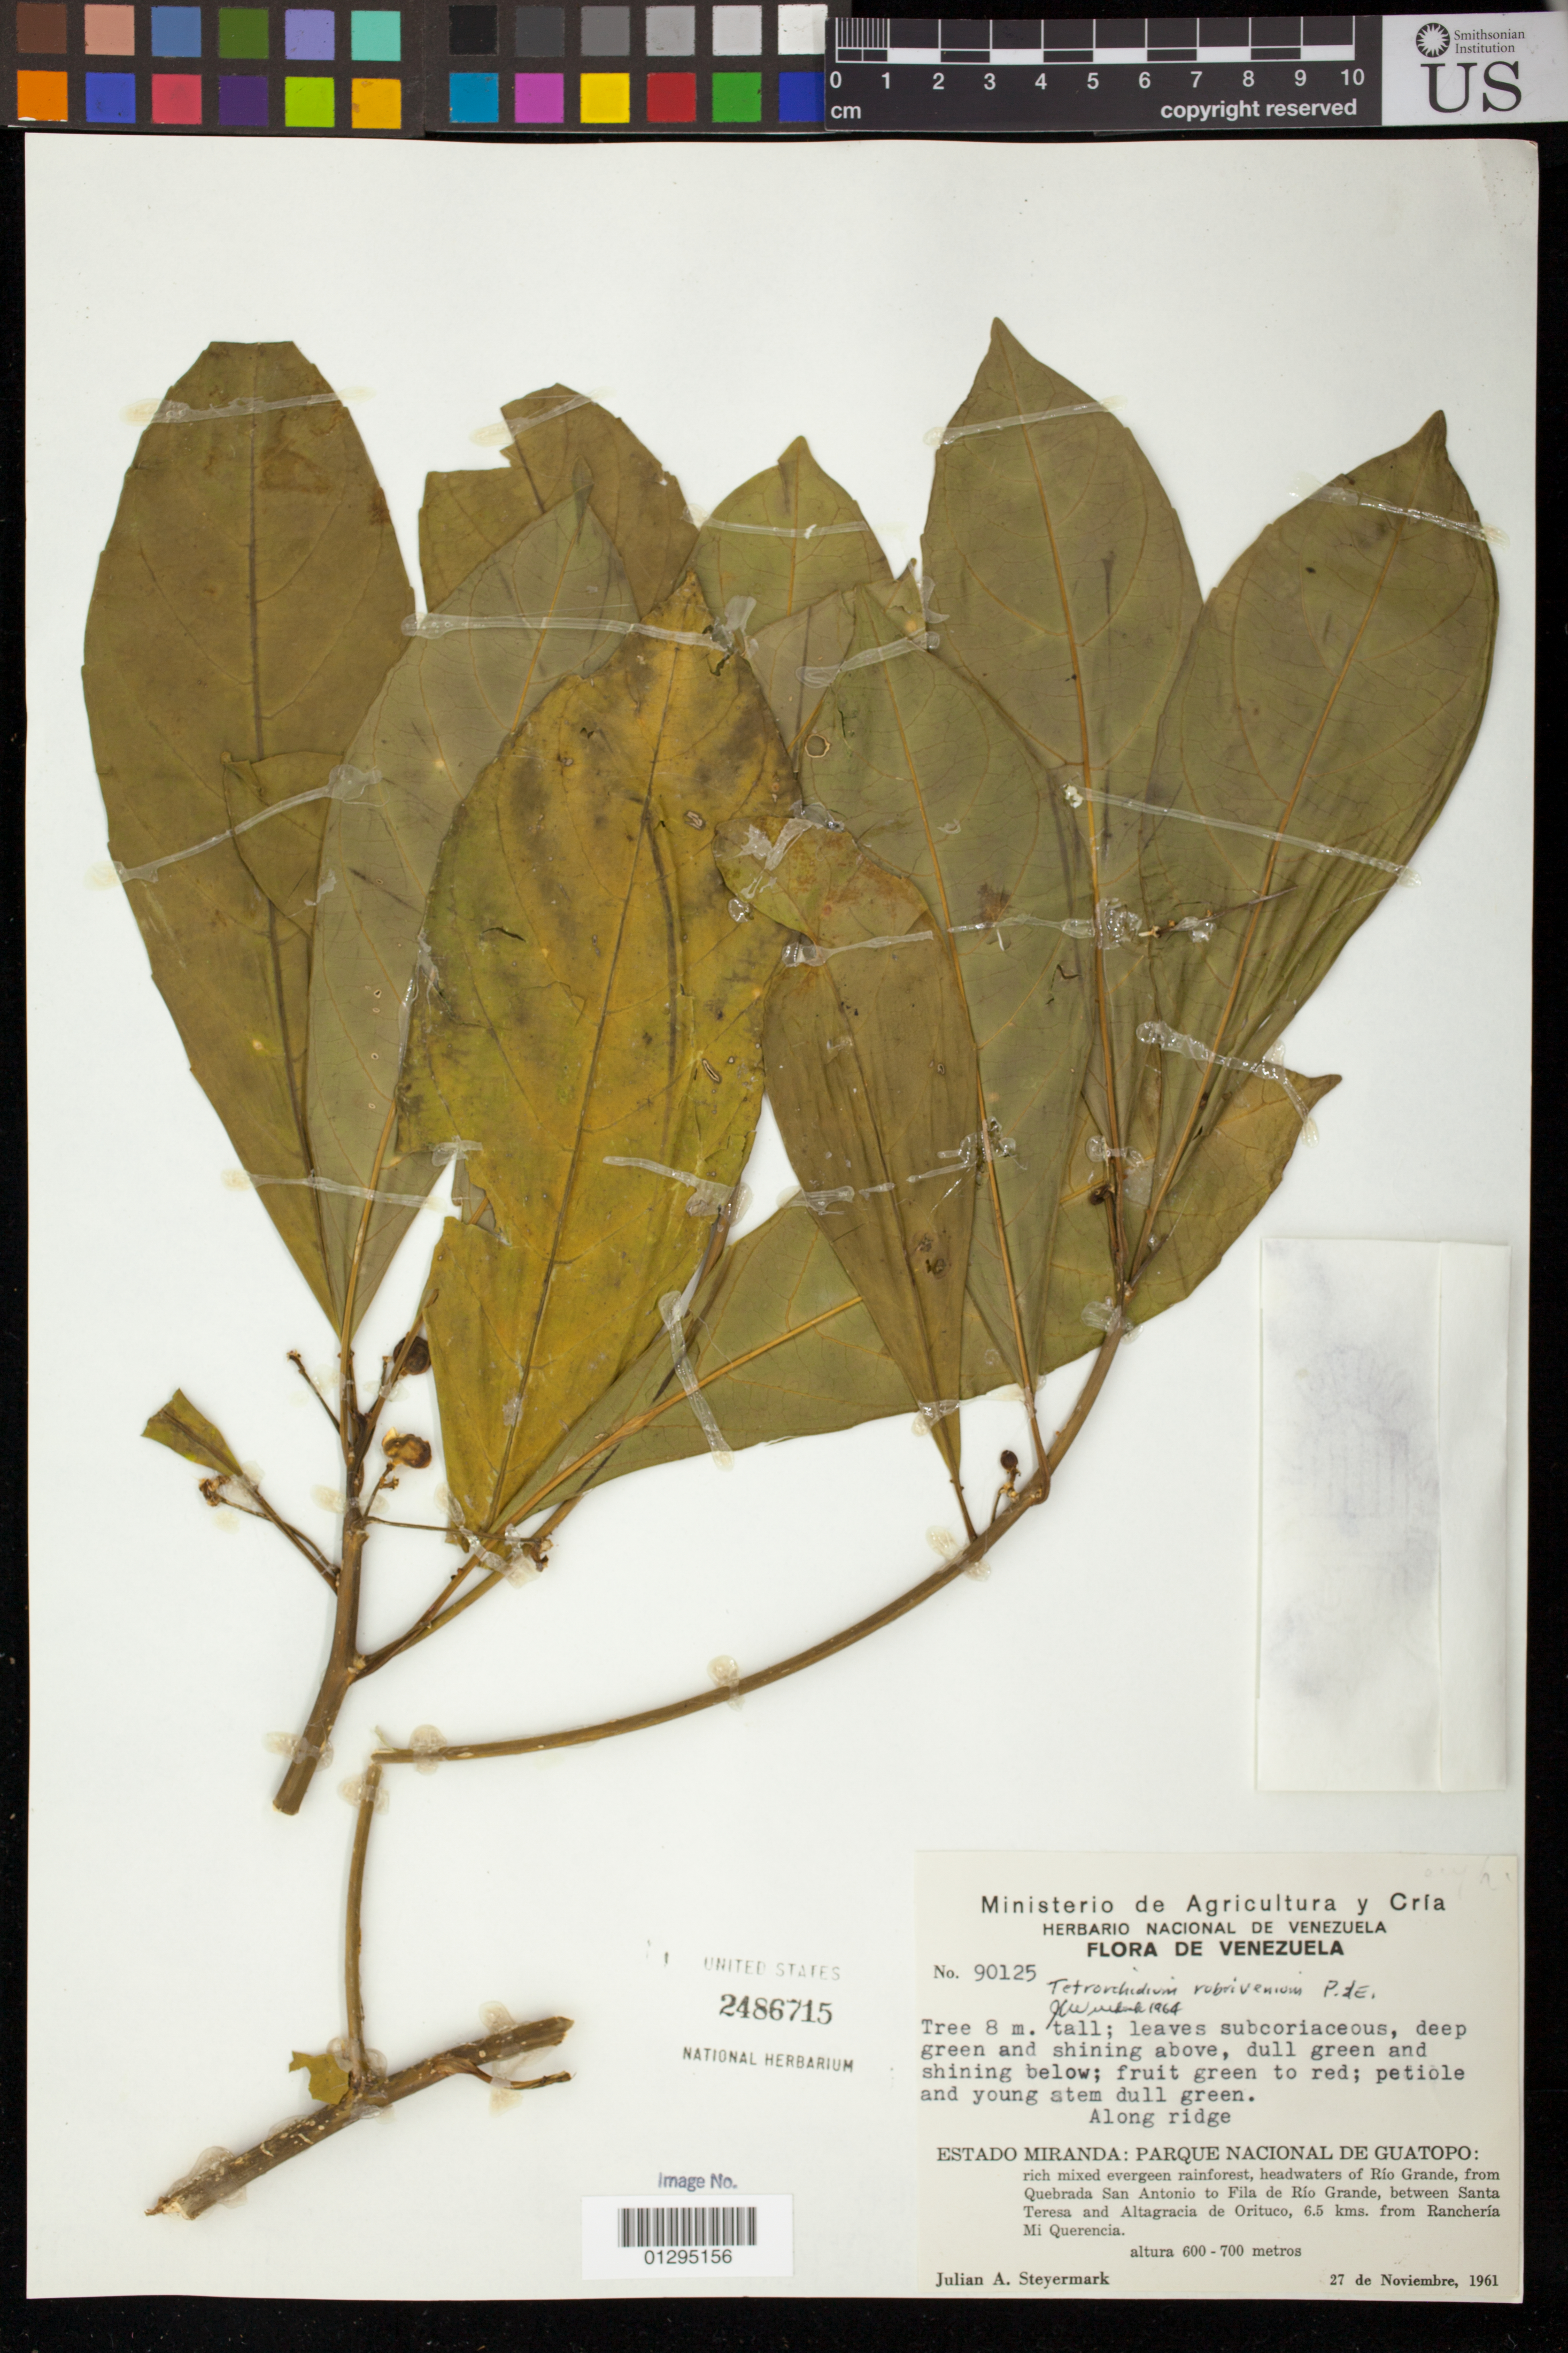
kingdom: Plantae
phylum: Tracheophyta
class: Magnoliopsida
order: Malpighiales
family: Euphorbiaceae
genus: Tetrorchidium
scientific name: Tetrorchidium rubrivenium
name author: Poepp.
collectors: J. Steyermark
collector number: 90125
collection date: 1961-11-27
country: Venezuela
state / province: Miranda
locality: Parque Nacional de Guatopo: rich mixed evergreen rainforest, headwaters of Rio Grande, from Quebrada San Antonio to Fila de Rio Grande, between Santa Teresa and Altagracia de Oritueco, 6.5 kms. from Rancheria Mi Querencia.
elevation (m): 600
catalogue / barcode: US 2486715